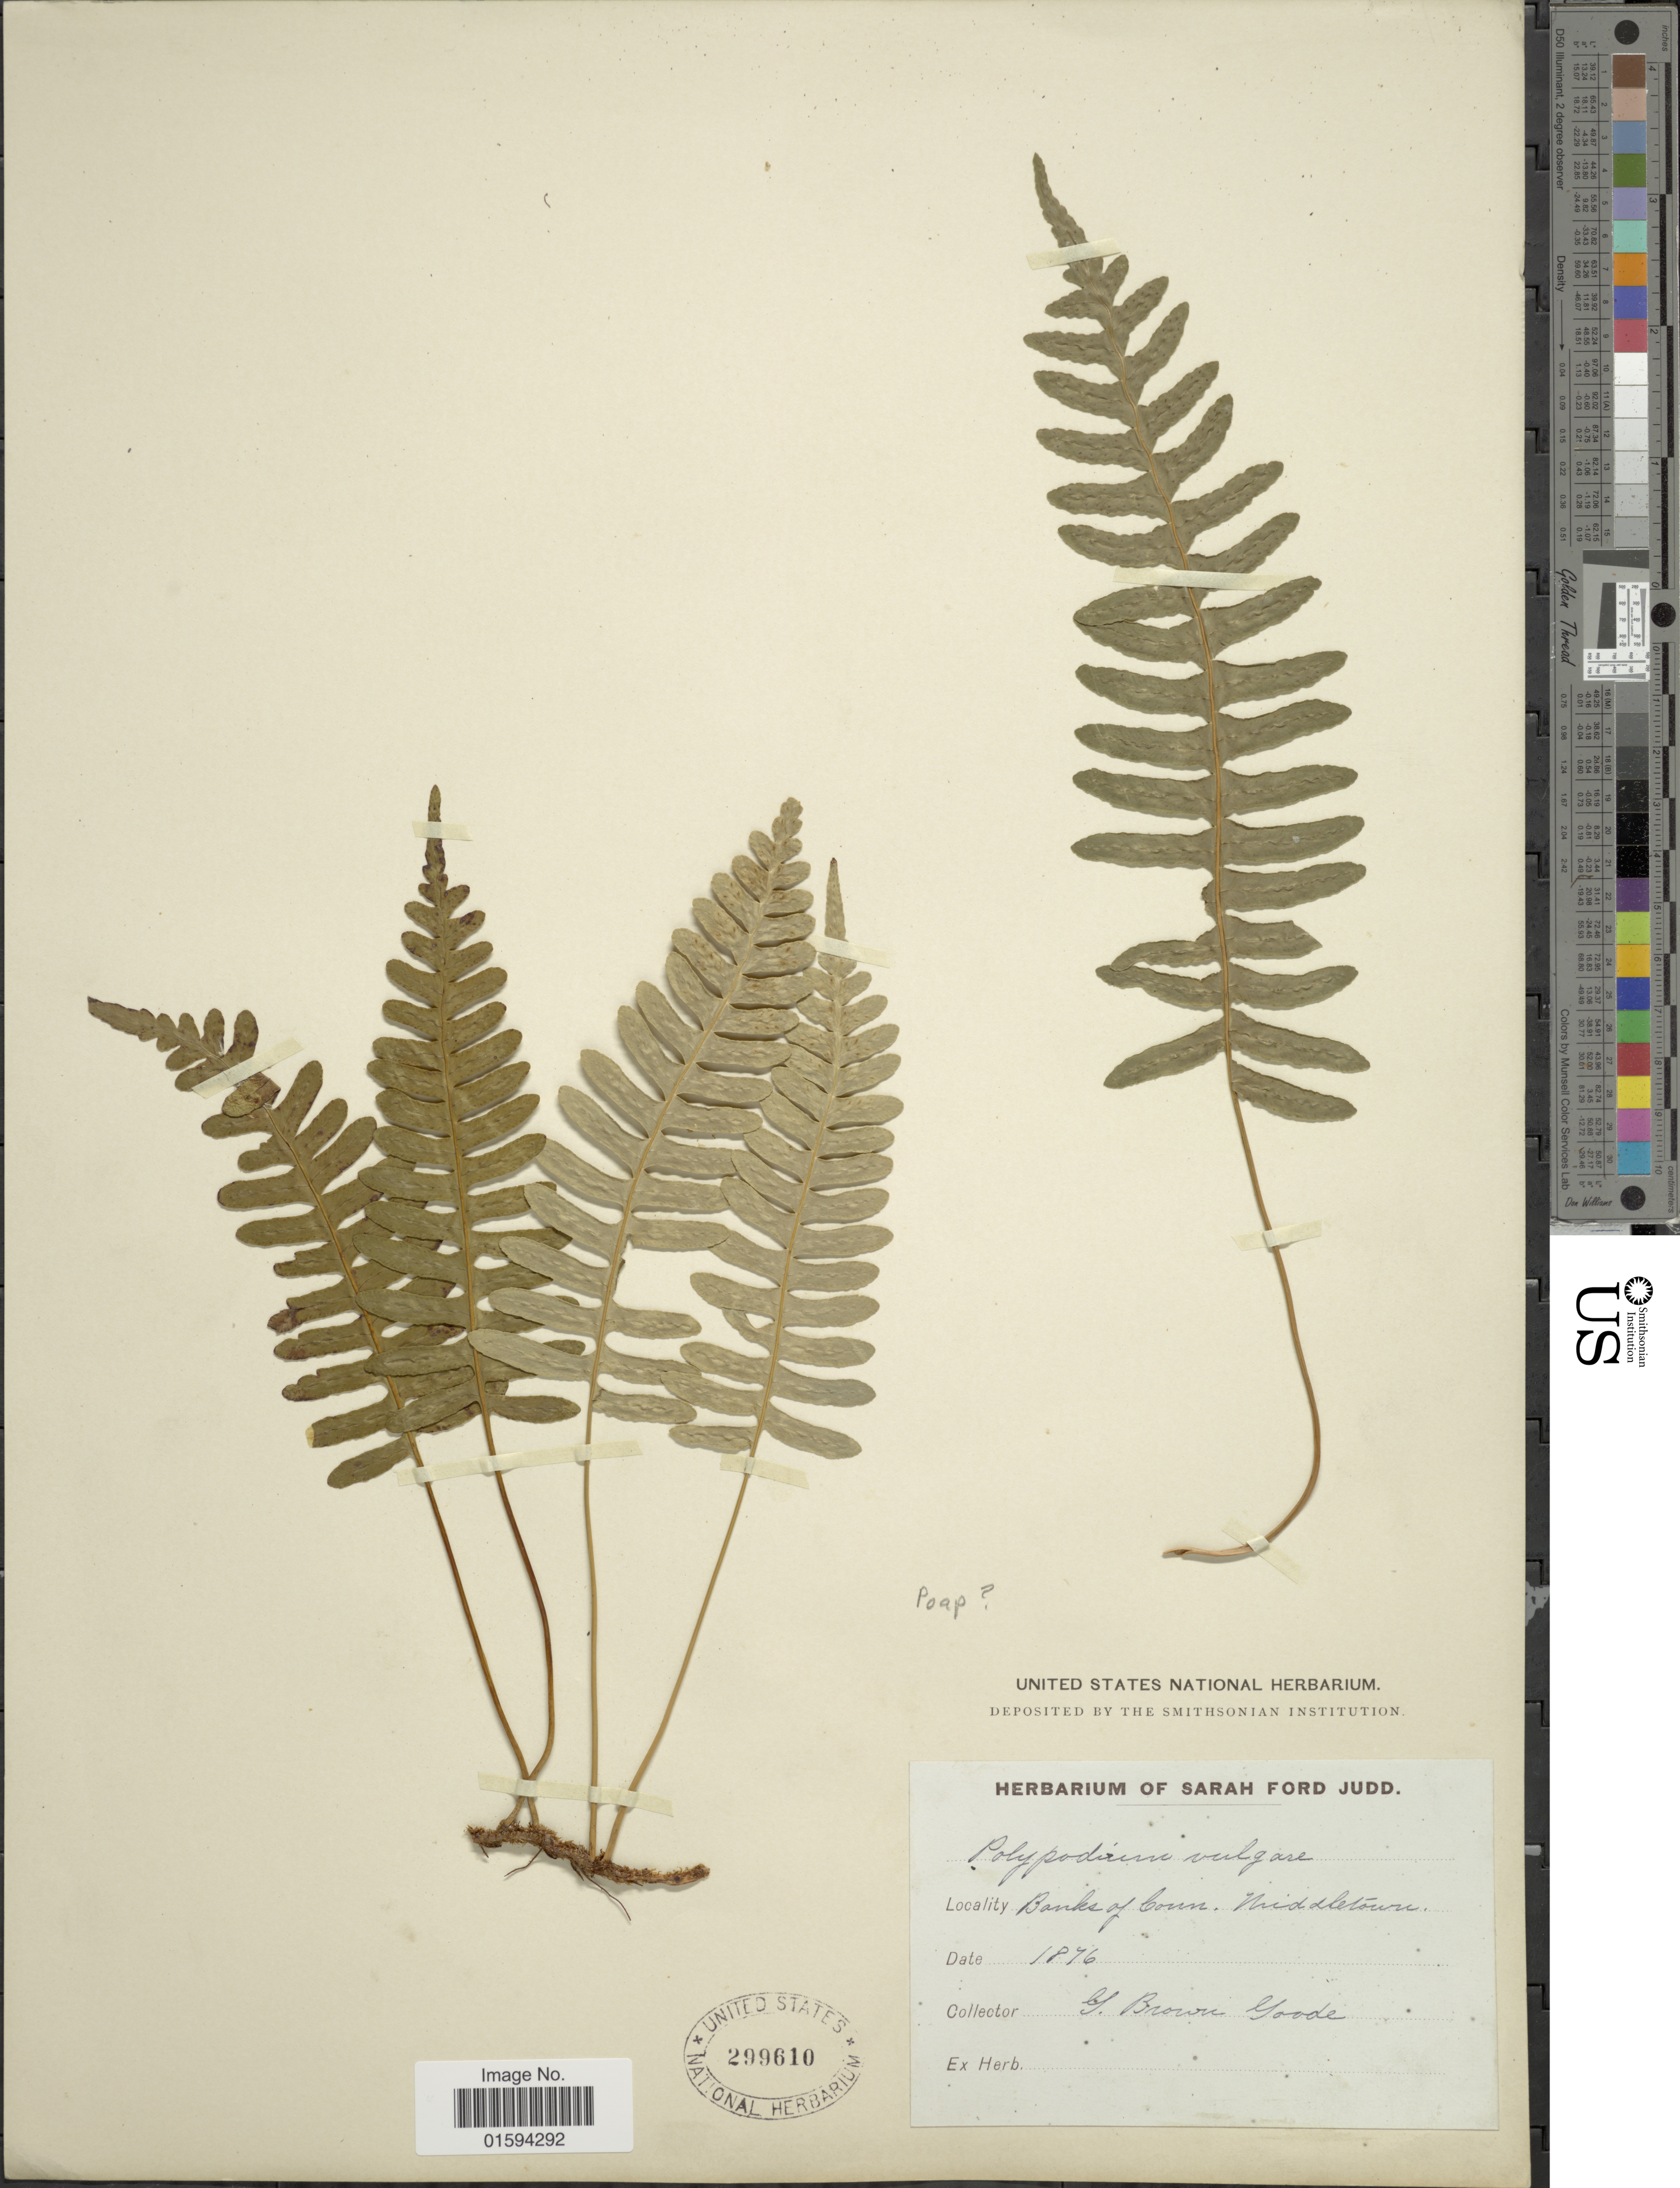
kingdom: Plantae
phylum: Tracheophyta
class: Polypodiopsida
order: Polypodiales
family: Polypodiaceae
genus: Polypodium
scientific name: Polypodium appalachianum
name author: Haufler & Windham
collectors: G. Goode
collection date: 1876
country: United States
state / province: Connecticut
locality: Banks of Conn. Middletown.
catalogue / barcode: US 299610